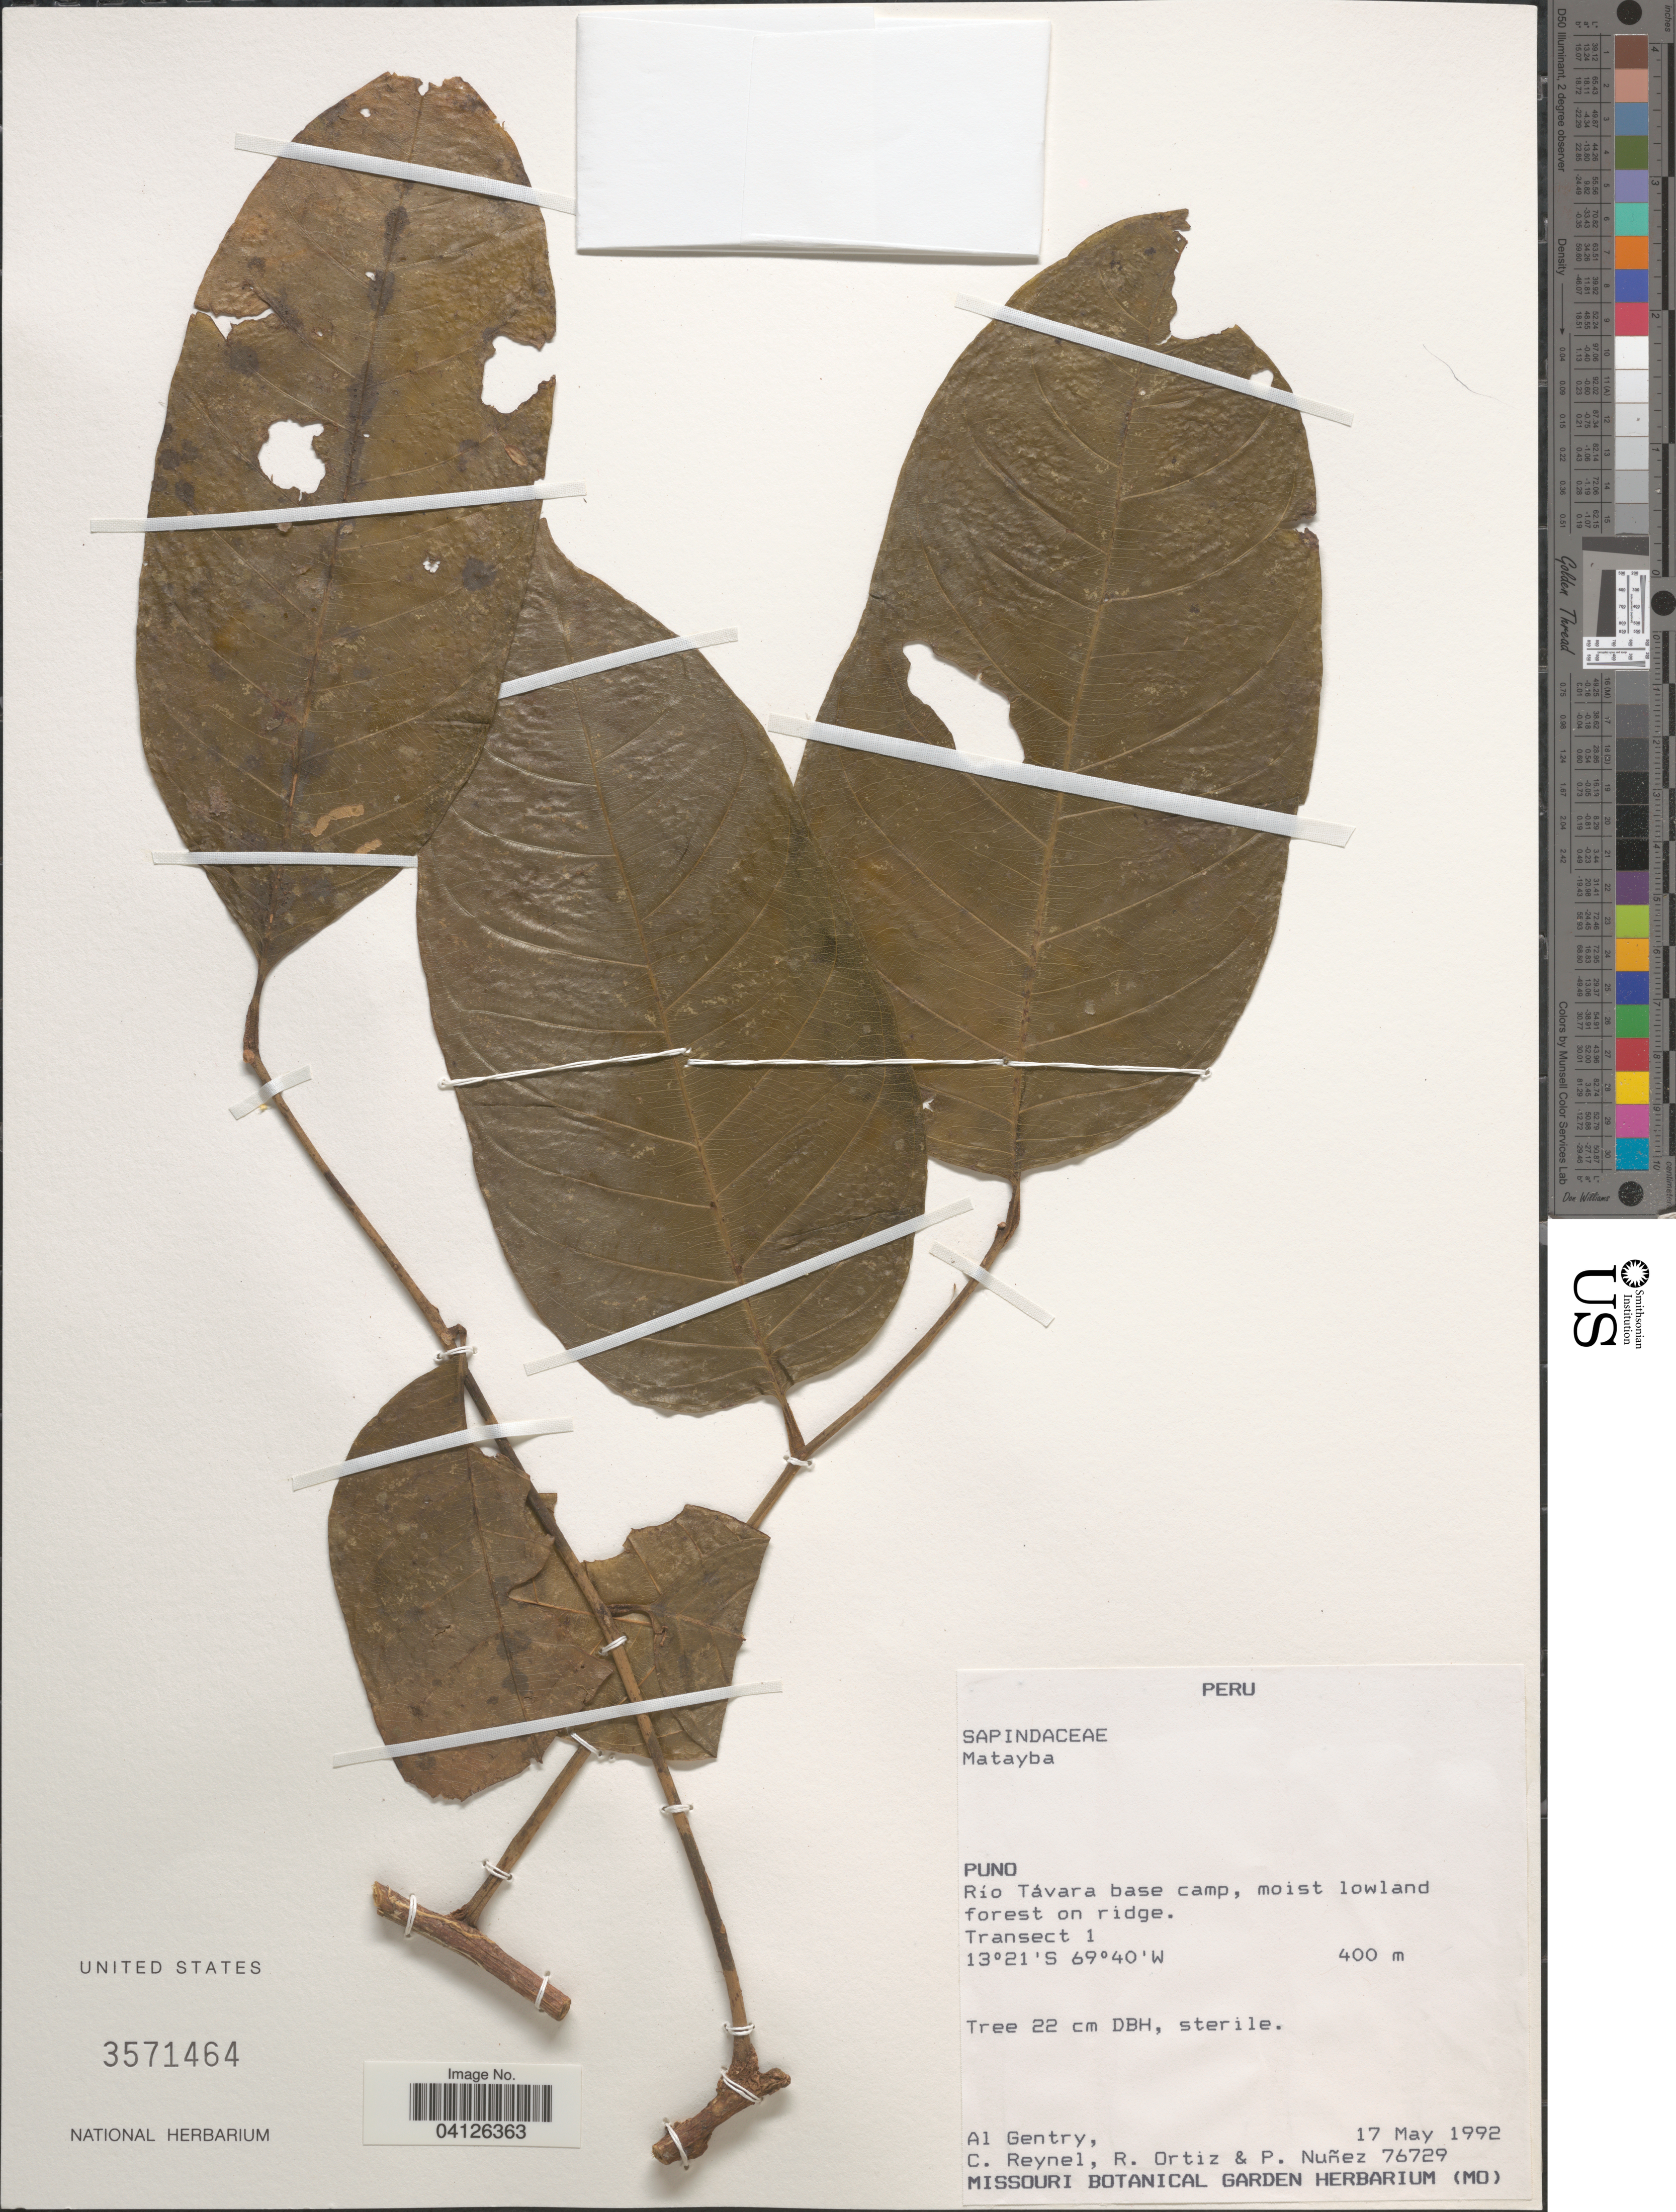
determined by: Acevedo-Rodriguez, P., (US), Smithsonian Institution - National Museum of Natural History (UNITED STATES)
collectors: A. H. Gentry, C. Reynel, R. Ortiz & P. Nuñez V.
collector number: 76729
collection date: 1992-05-17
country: Peru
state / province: Puno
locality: Río Távara base camp. Transect 1.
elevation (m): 400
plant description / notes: Not Sapindaceae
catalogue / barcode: US 3571464